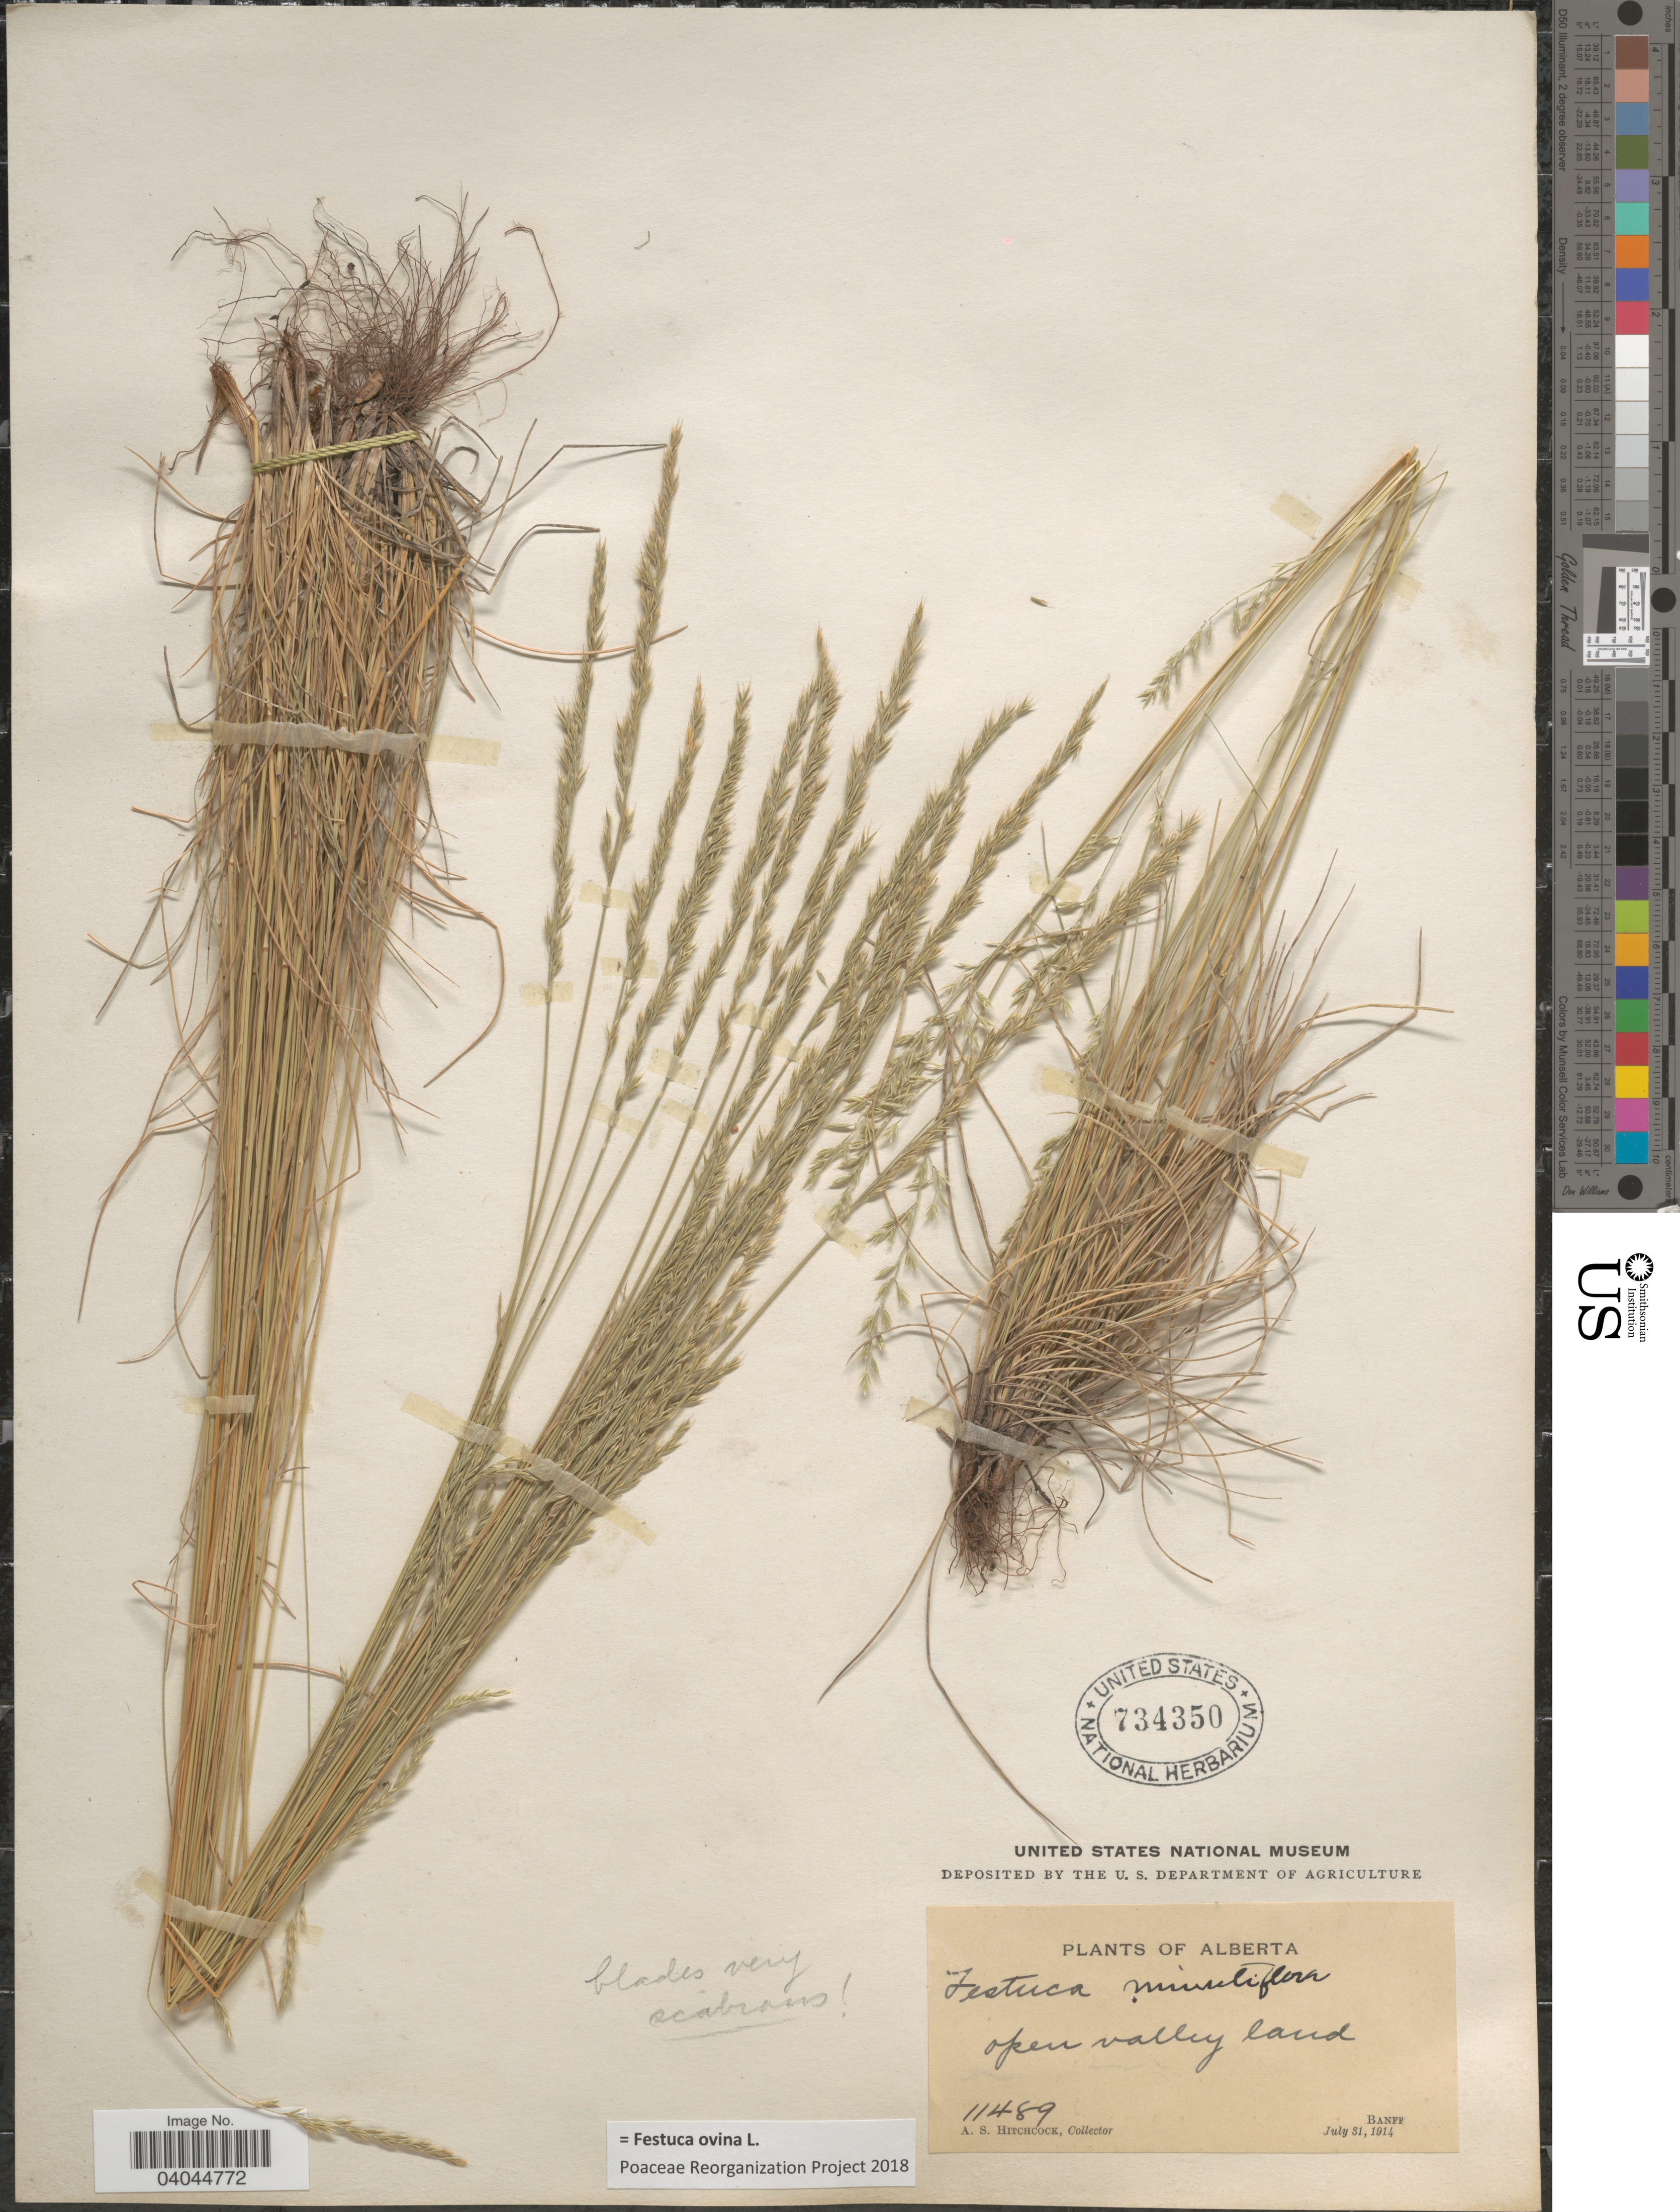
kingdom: Plantae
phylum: Tracheophyta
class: Liliopsida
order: Poales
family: Poaceae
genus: Festuca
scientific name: Festuca ovina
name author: L.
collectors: A. S. Hitchcock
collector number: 11489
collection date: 1914-07-31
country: Canada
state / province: Alberta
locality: Banff.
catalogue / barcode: US 734350